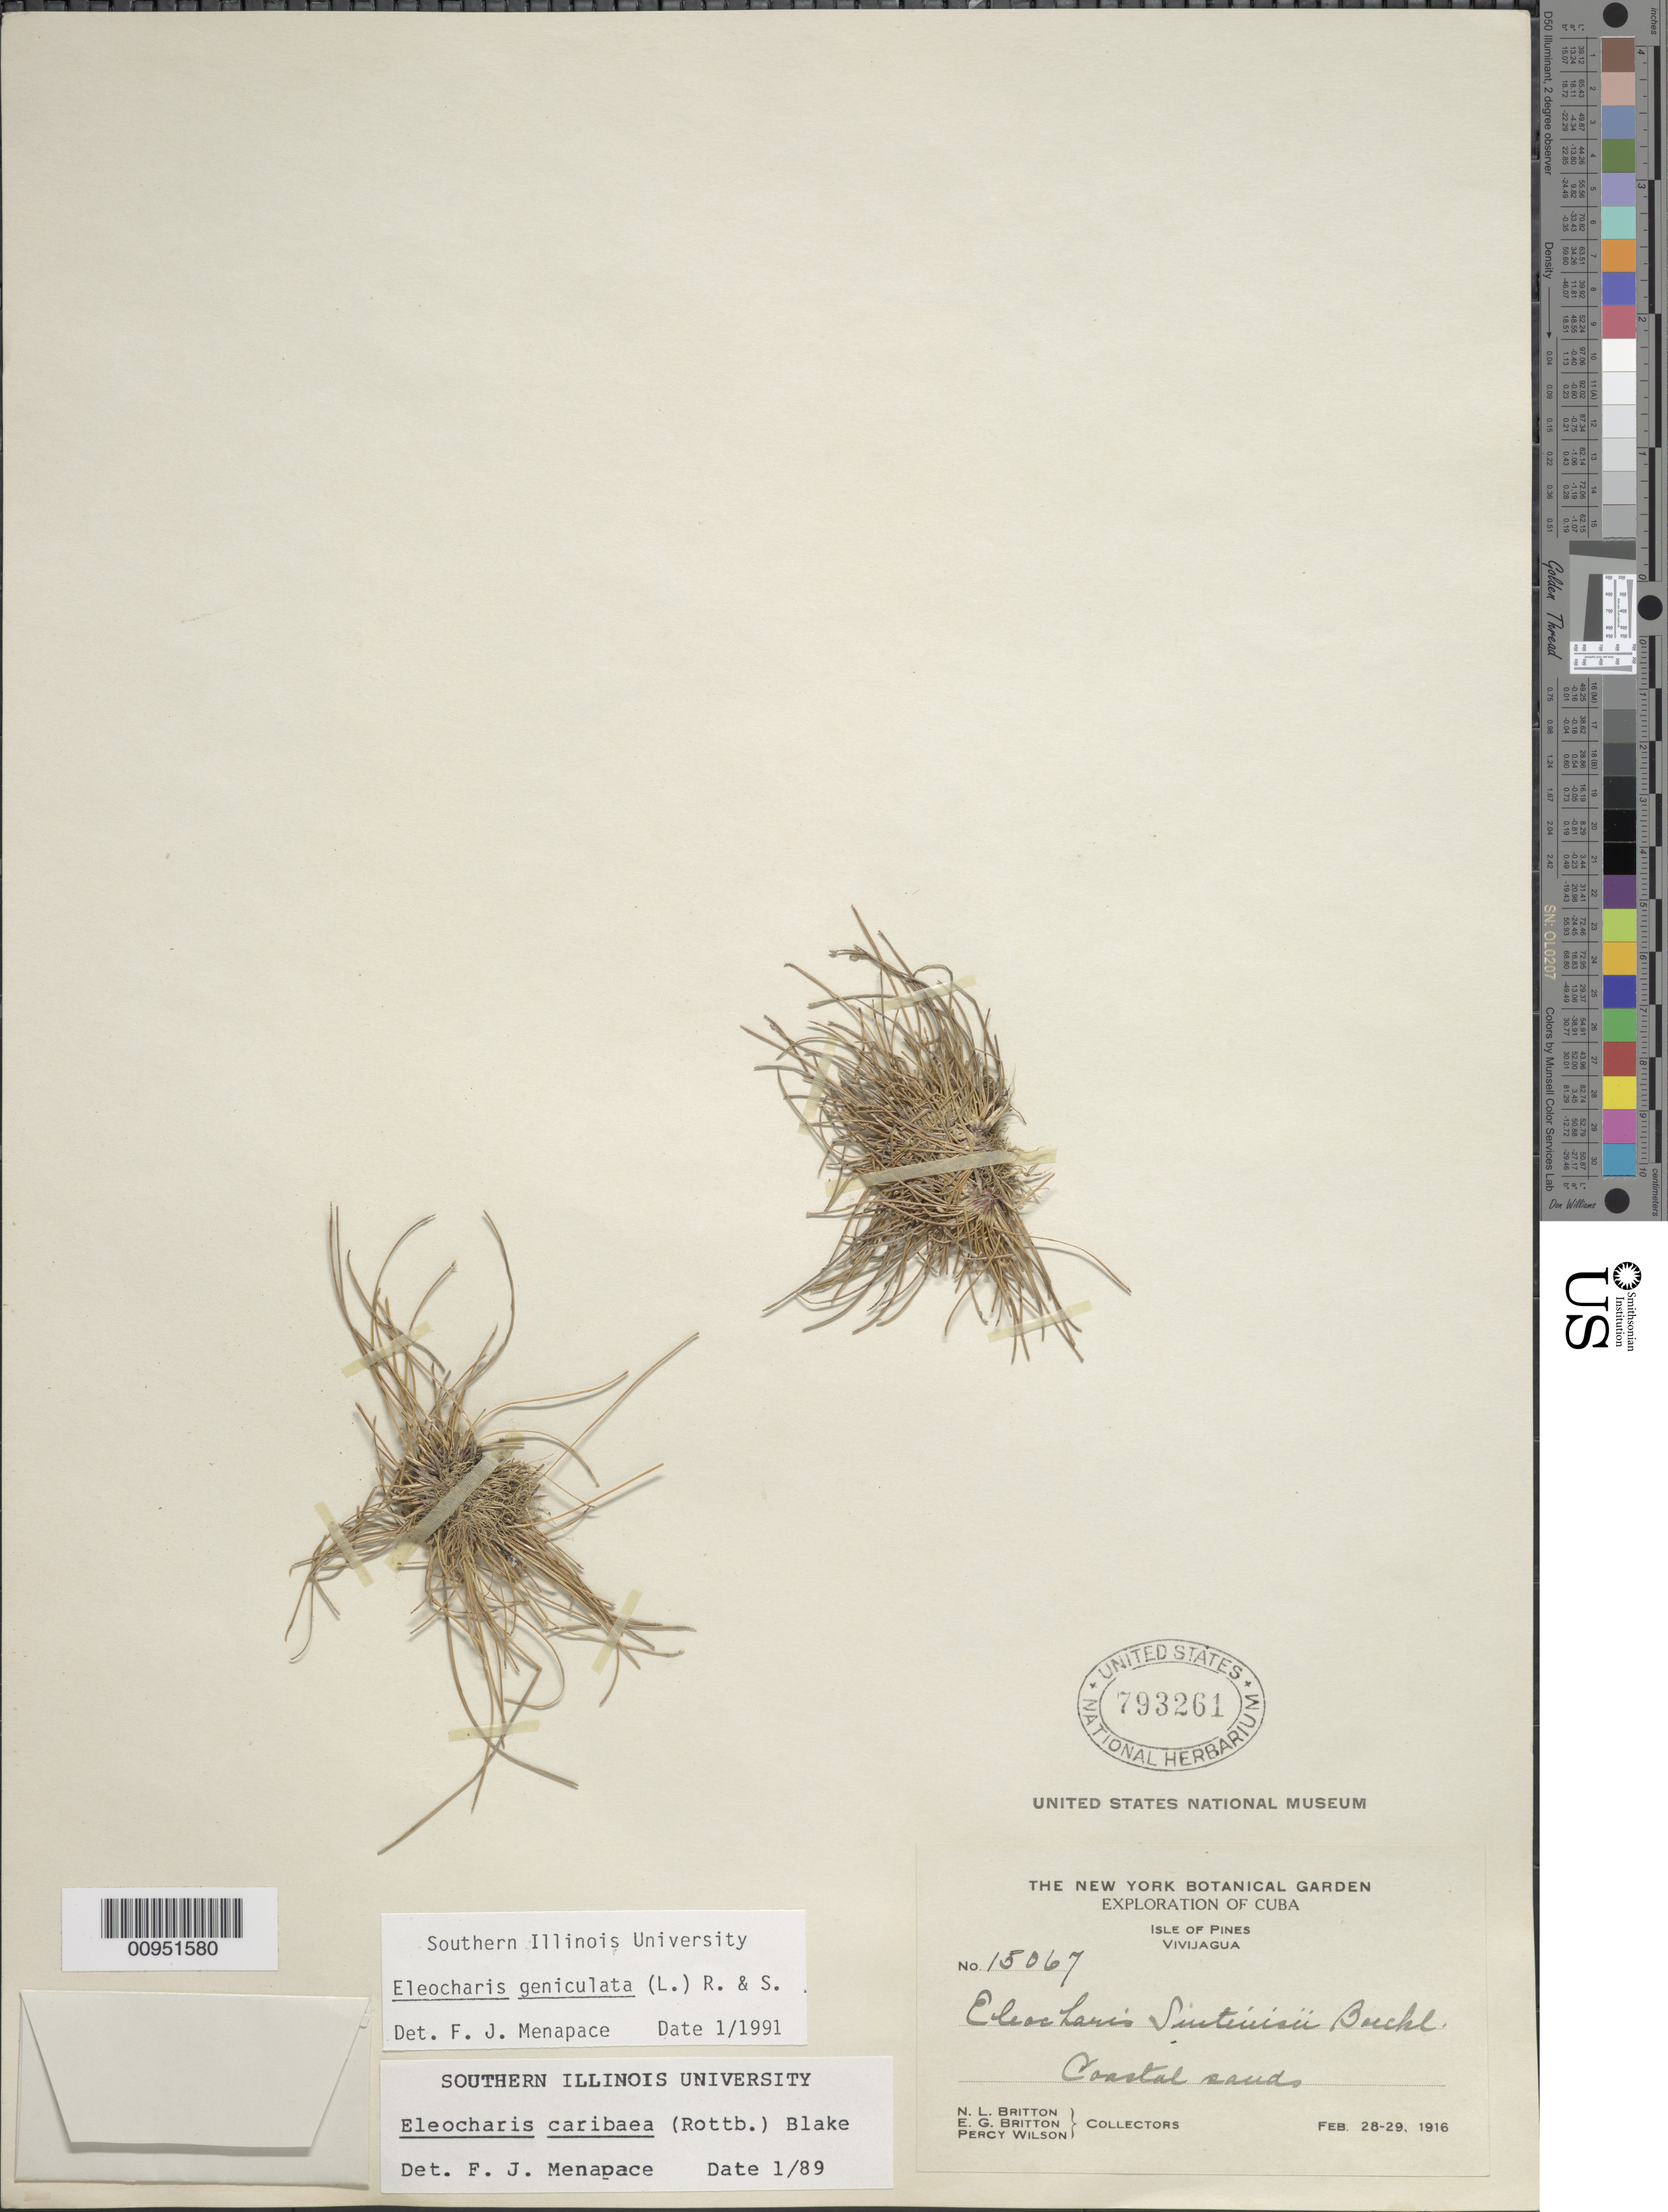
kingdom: Plantae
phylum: Tracheophyta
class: Liliopsida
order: Poales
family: Cyperaceae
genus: Eleocharis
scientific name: Eleocharis geniculata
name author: (L.) Roem. & Schult.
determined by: Menapace, F. J.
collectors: N. Britton, E. G. Britton & P. Wilson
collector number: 15067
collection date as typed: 28 Feb 1916 to 29 Feb 1916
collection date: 1916-02-28/1916-02-29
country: Cuba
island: Isla de la Juventud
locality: Vivijagua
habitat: Coastal sands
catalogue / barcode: US 793261